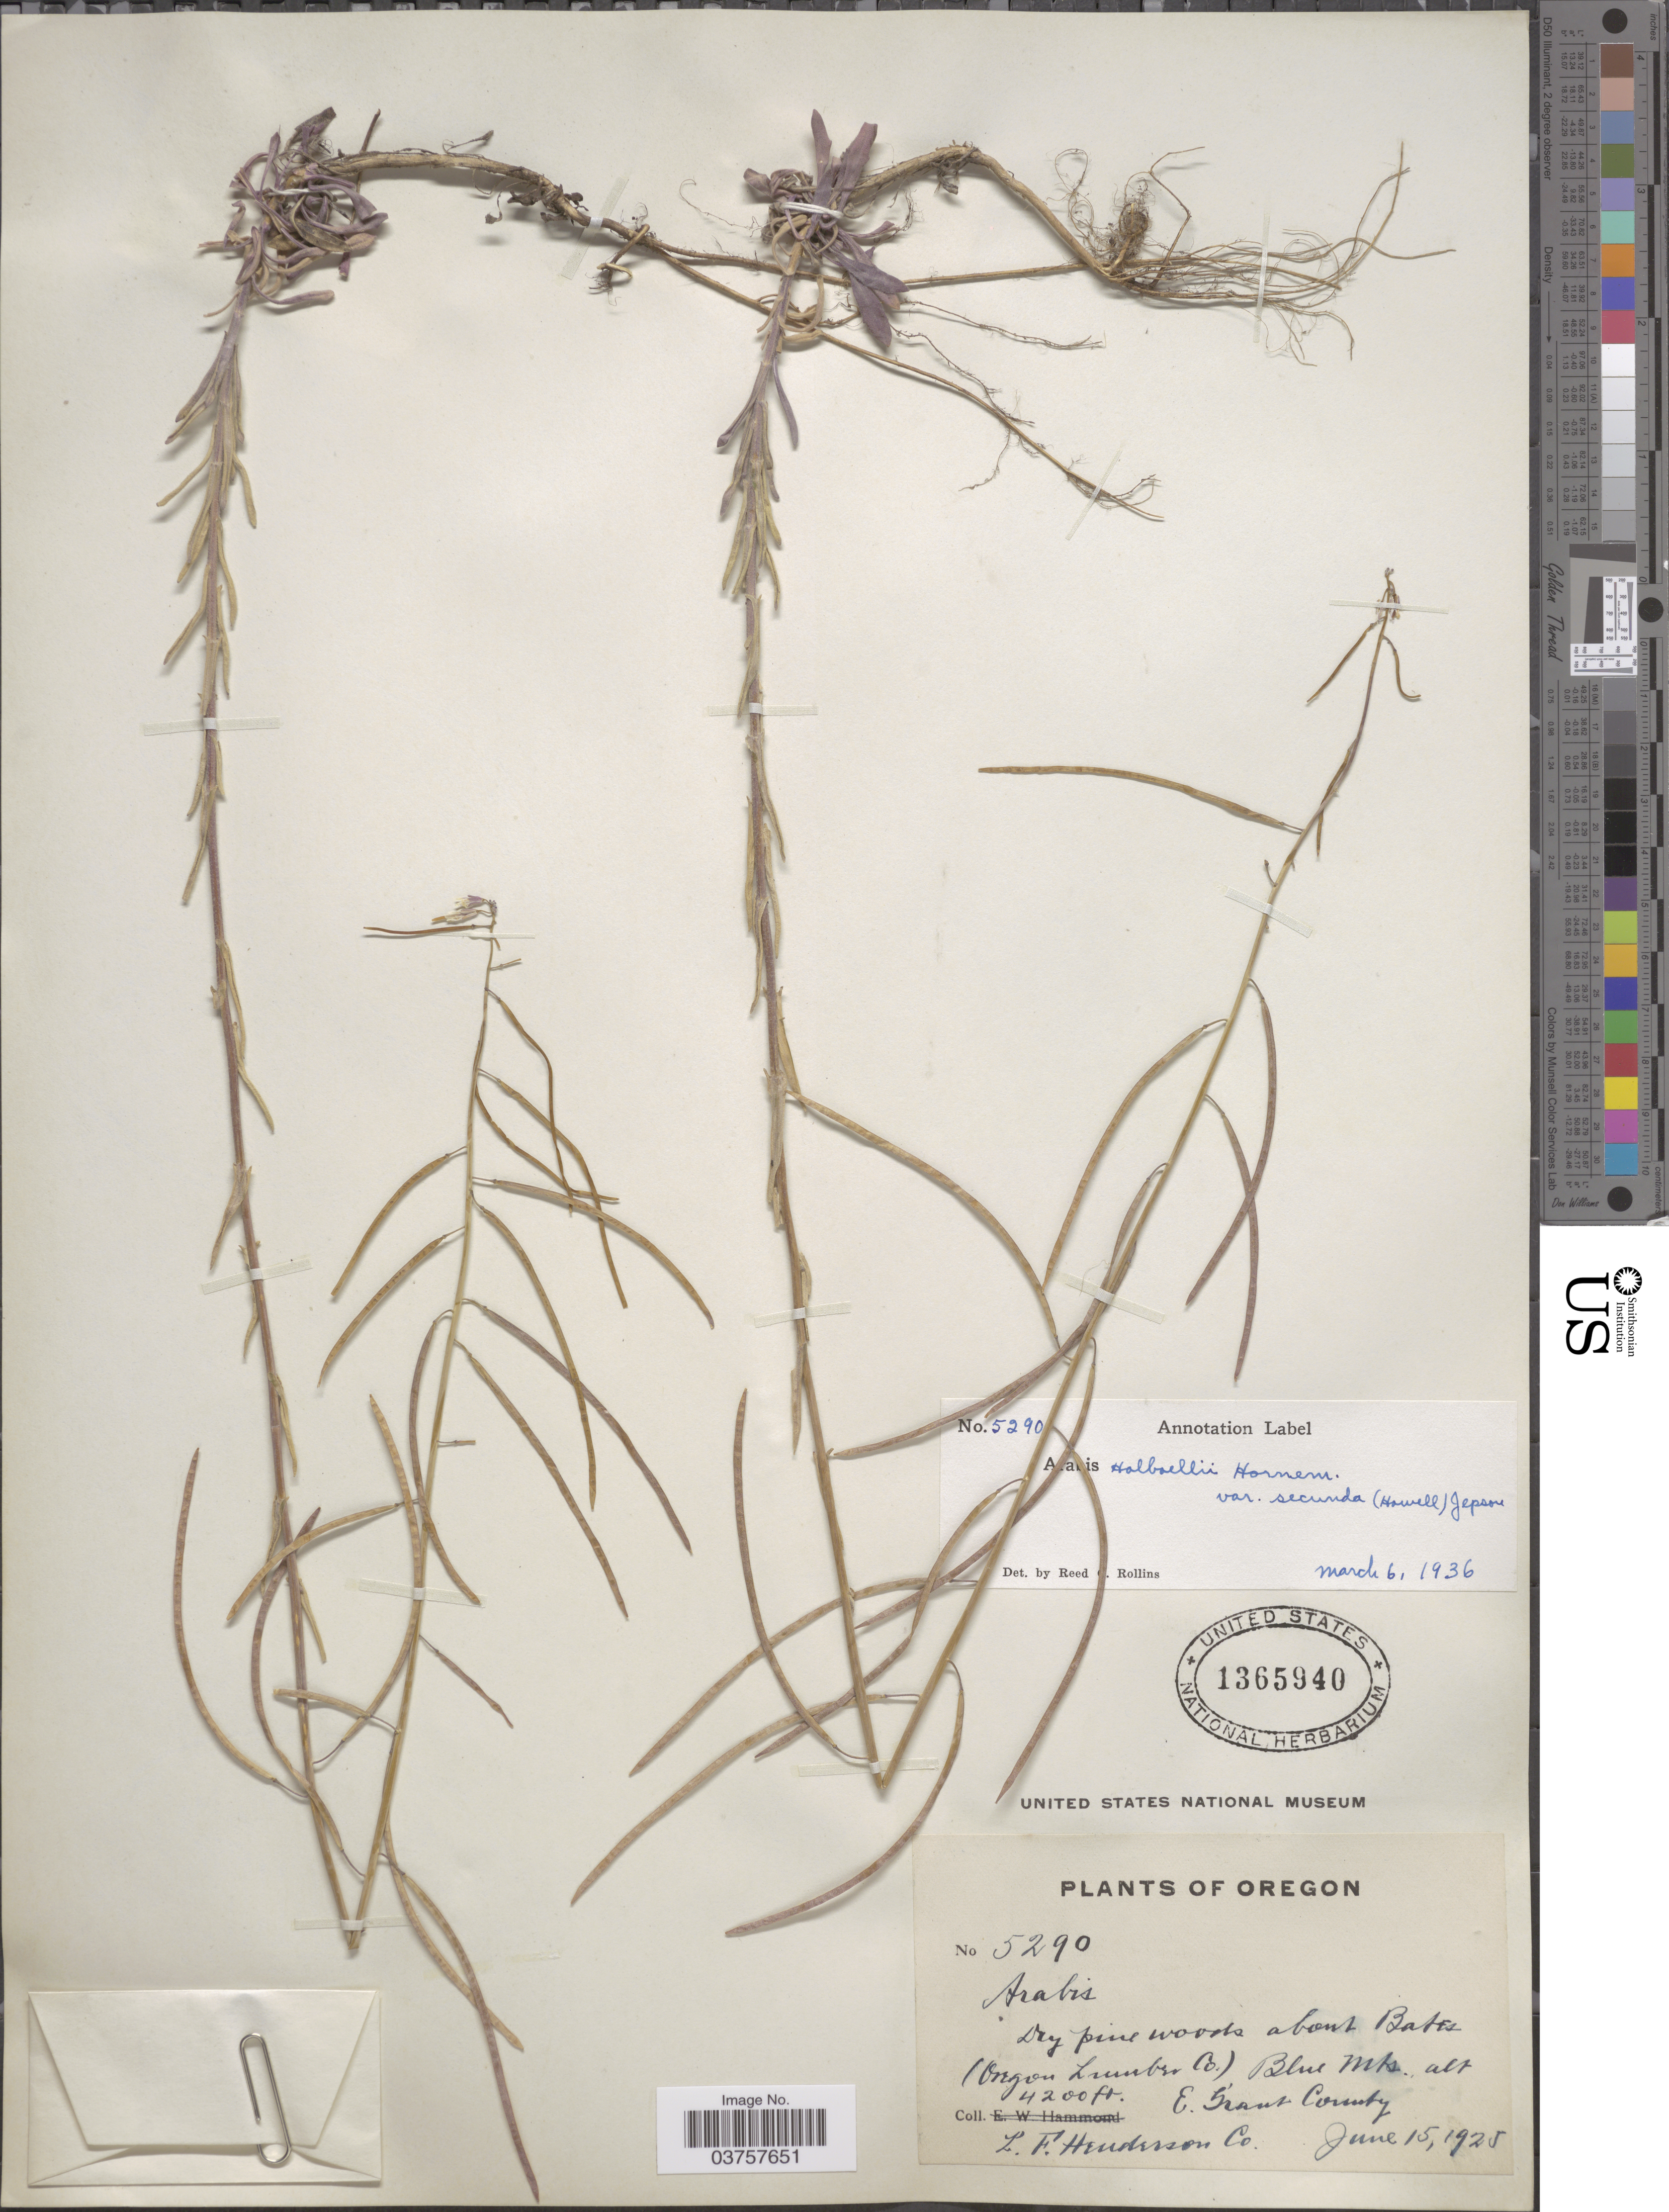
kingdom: Plantae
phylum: Tracheophyta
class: Magnoliopsida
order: Brassicales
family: Brassicaceae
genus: Arabis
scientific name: Arabis holboellii var. retrofracta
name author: Rydb.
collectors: L. Henderson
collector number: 5290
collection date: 1925-06-15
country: United States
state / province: Oregon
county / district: Grant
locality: Dry pine woods about Bates (Oregon Lumber Co.), Blue Mts, E. Grant County.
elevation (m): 1280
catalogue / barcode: US 1365940